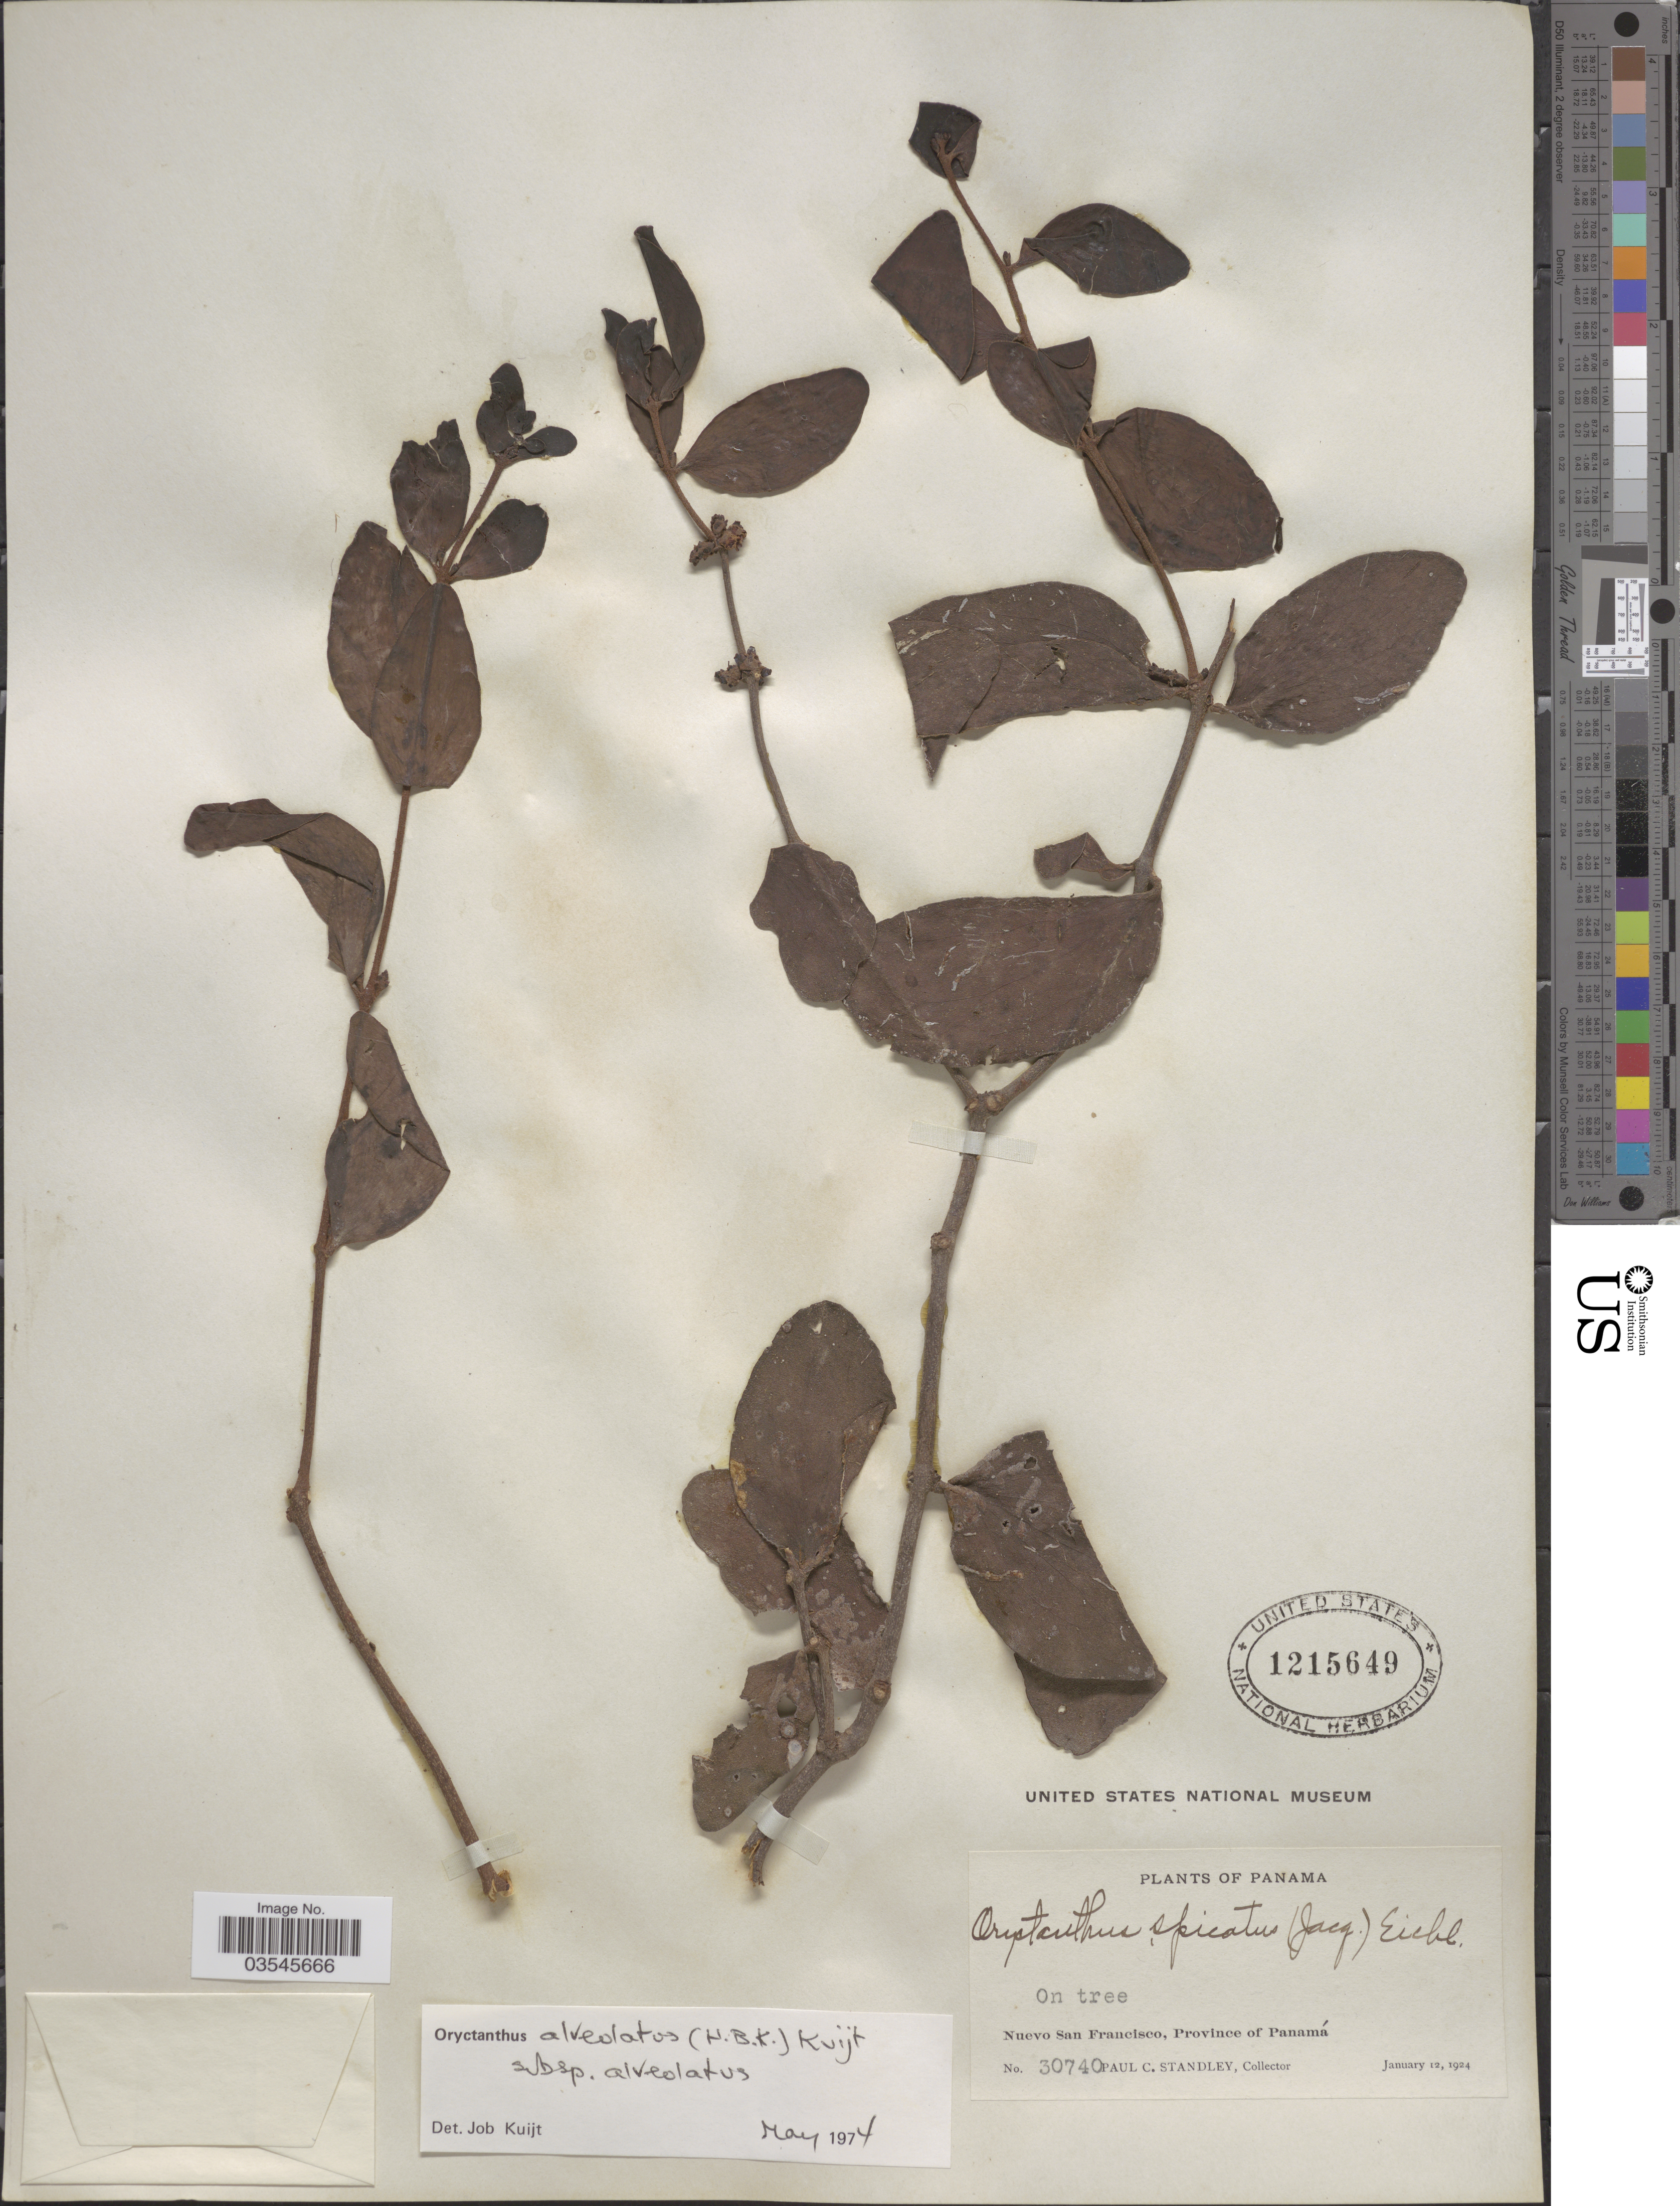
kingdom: Plantae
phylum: Tracheophyta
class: Magnoliopsida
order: Santalales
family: Loranthaceae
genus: Oryctanthus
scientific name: Oryctanthus alveolatus subsp. alveolatus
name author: (Kunth) Kuijt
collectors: P. C. Standley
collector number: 30740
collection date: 1924-01-12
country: Panama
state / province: Panamá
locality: Nuevo San Francisco.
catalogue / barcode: US 1215649